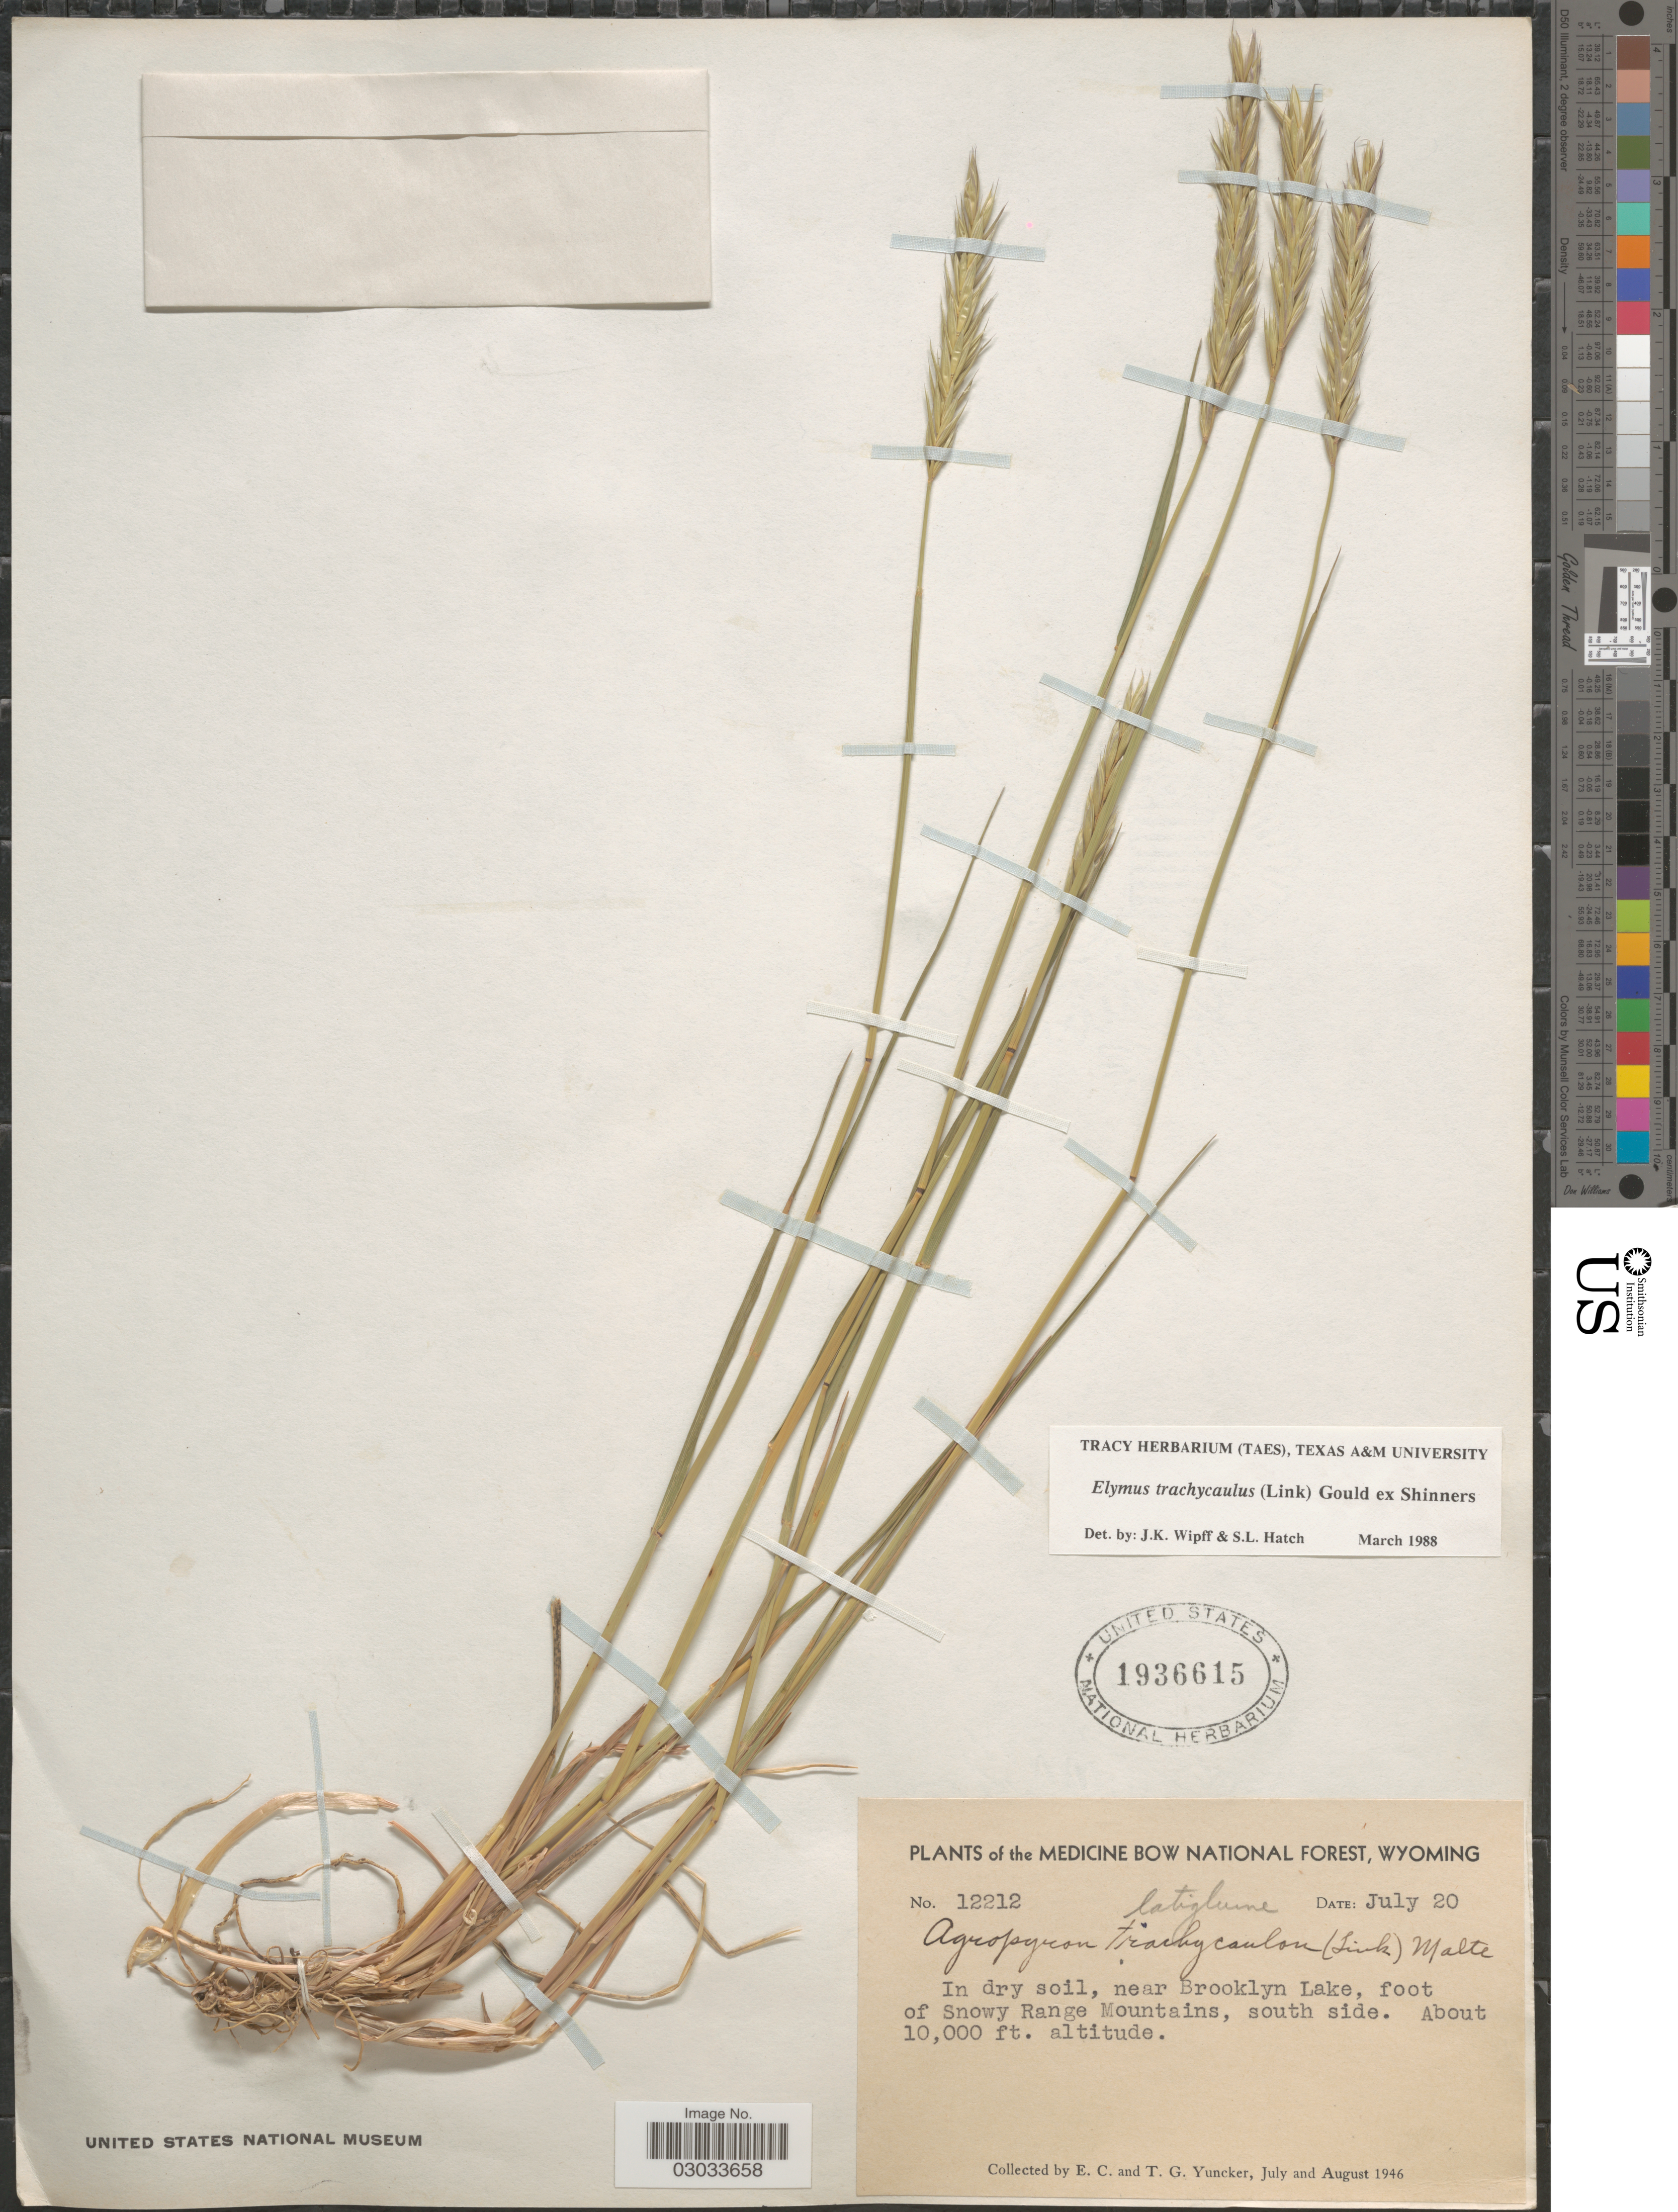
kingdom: Plantae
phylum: Tracheophyta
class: Liliopsida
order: Poales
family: Poaceae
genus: Elymus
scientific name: Elymus trachycaulus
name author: (Link) Gould ex Shinners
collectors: E. C. Yuncker & T. G. Yuncker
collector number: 12212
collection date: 1946-07-20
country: United States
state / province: Wyoming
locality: The Medicine Bow National Forest. In dry soil, near Brooklyn Lake, foot of Snowy Range Mountains, south side.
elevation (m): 3048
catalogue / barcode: US 1936615